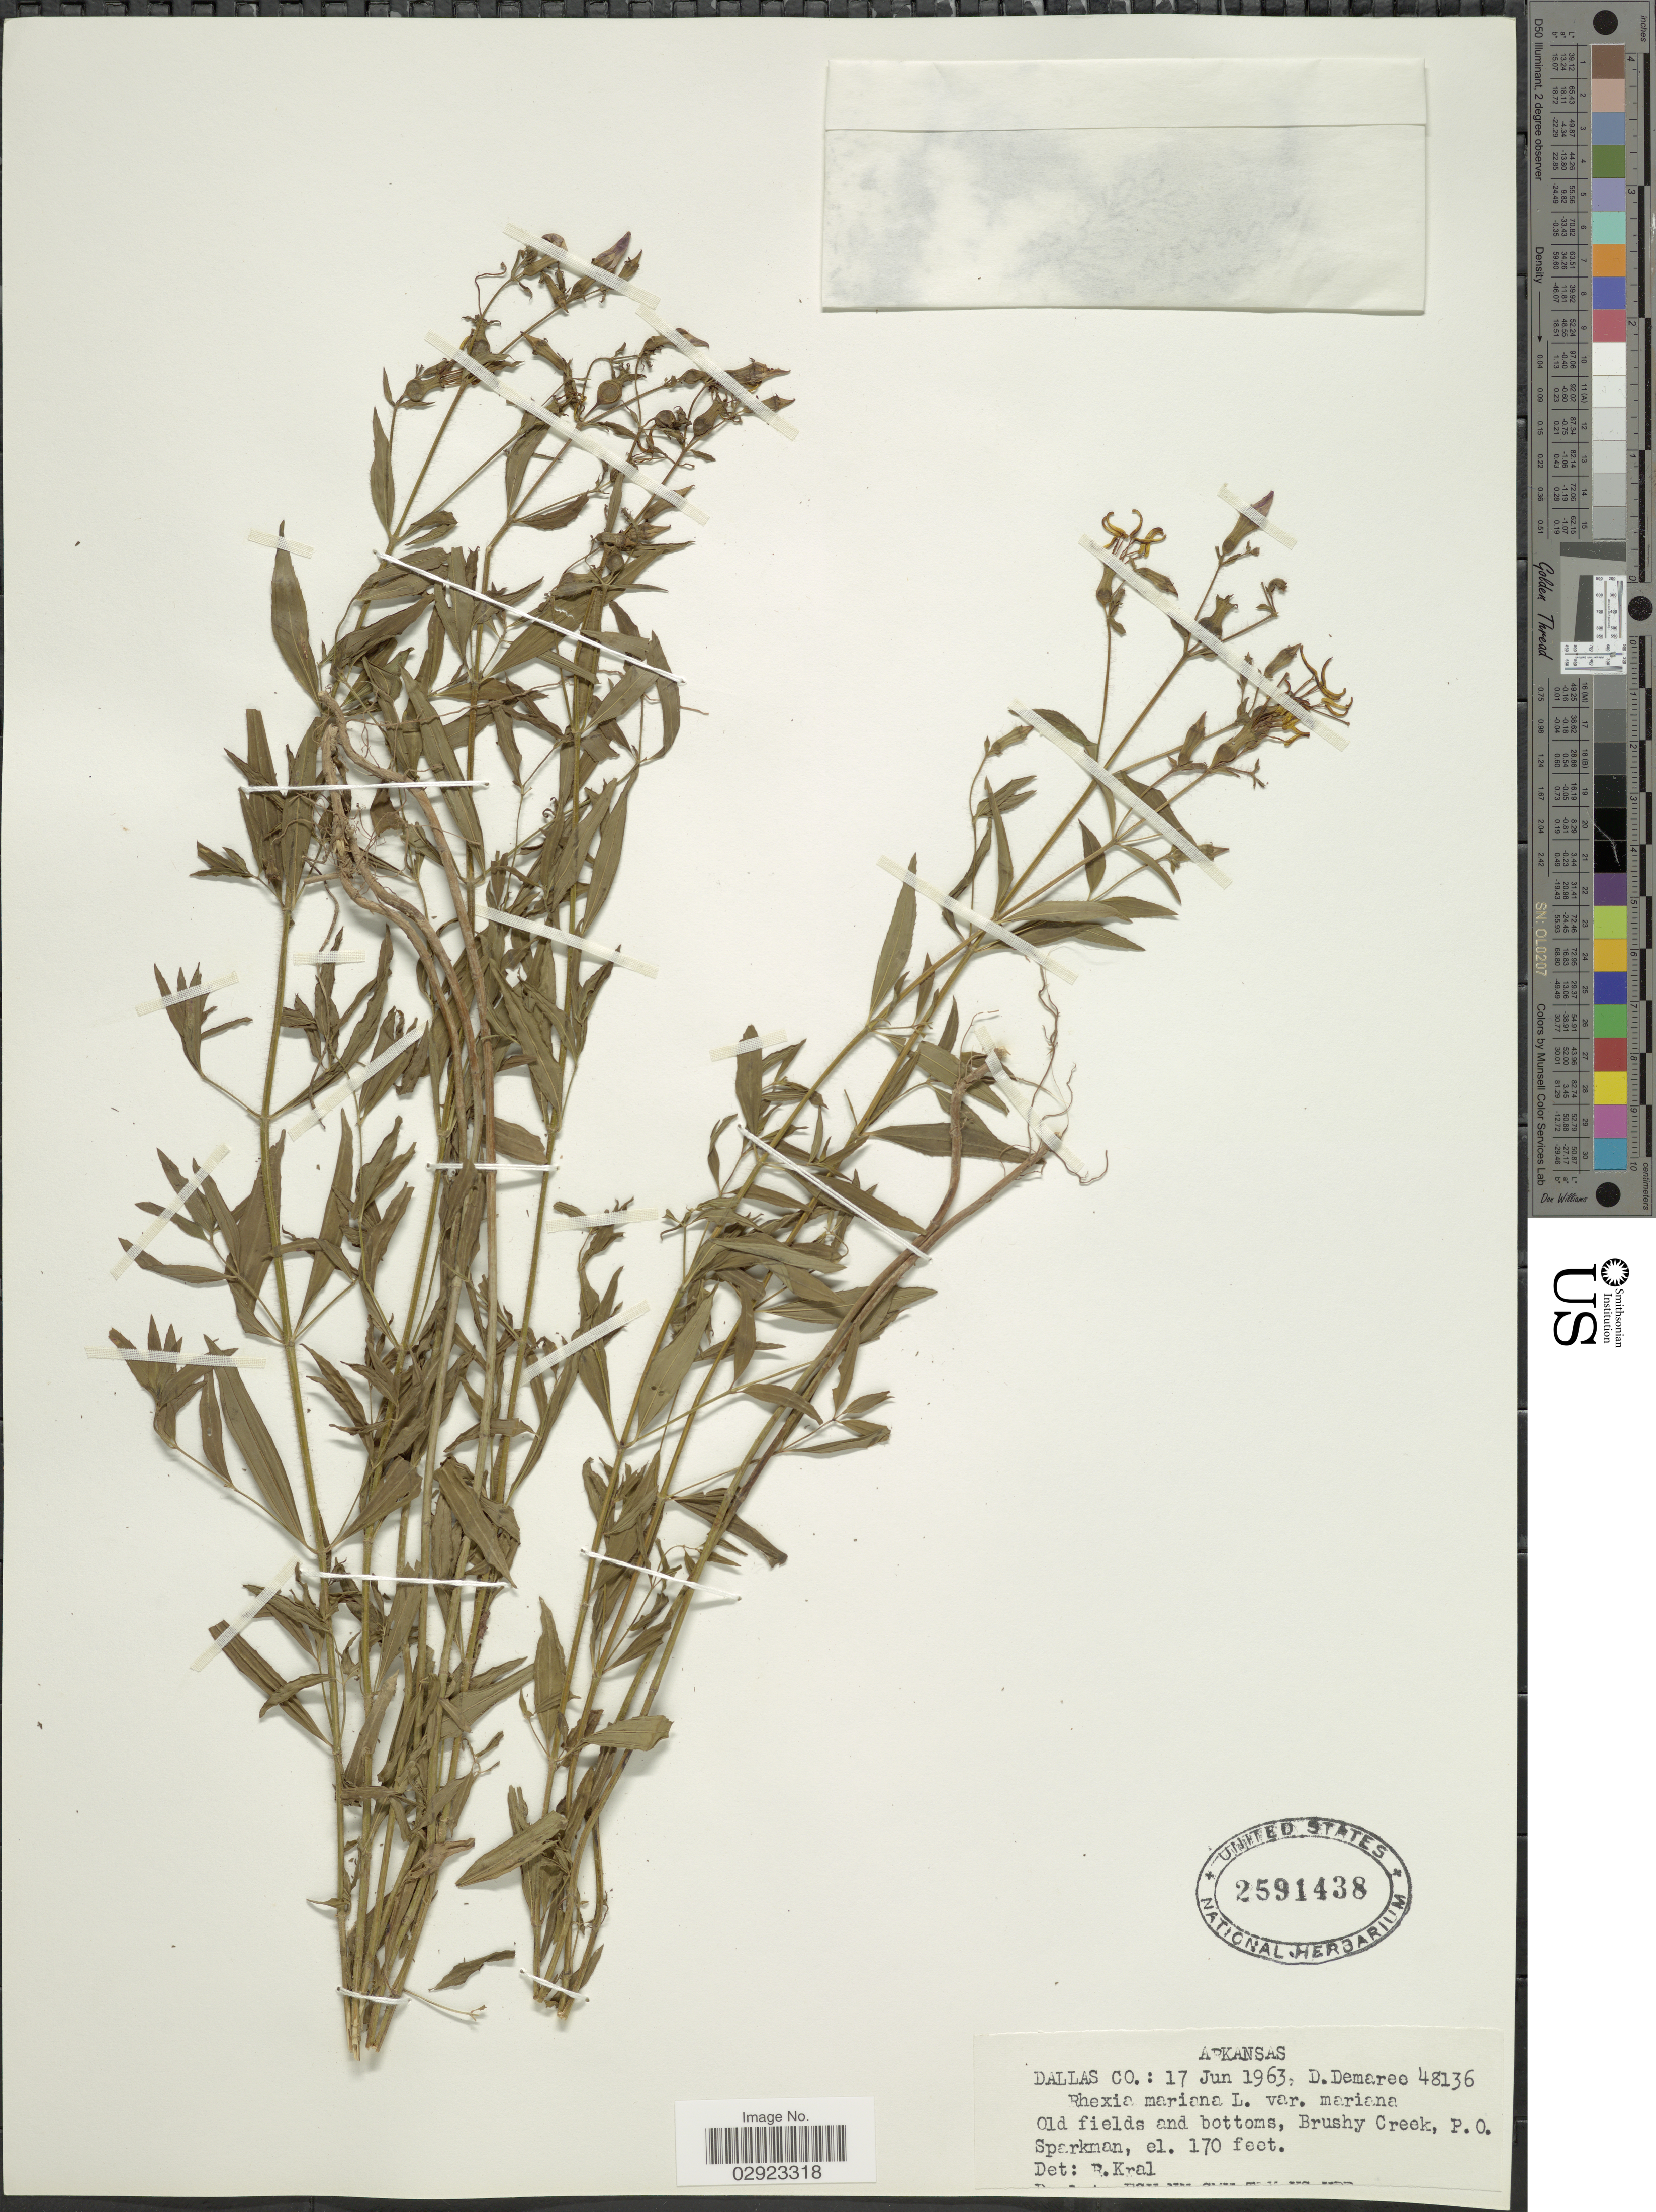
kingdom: Plantae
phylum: Tracheophyta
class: Magnoliopsida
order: Myrtales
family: Melastomataceae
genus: Rhexia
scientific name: Rhexia mariana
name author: L.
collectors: D. Demaree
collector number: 48136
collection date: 1963-06-17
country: United States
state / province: Arkansas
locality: Dallas Co., Old fields and bottoms, Brushy Creek, P.O., Sparkman.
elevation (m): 52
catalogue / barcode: US 2591438